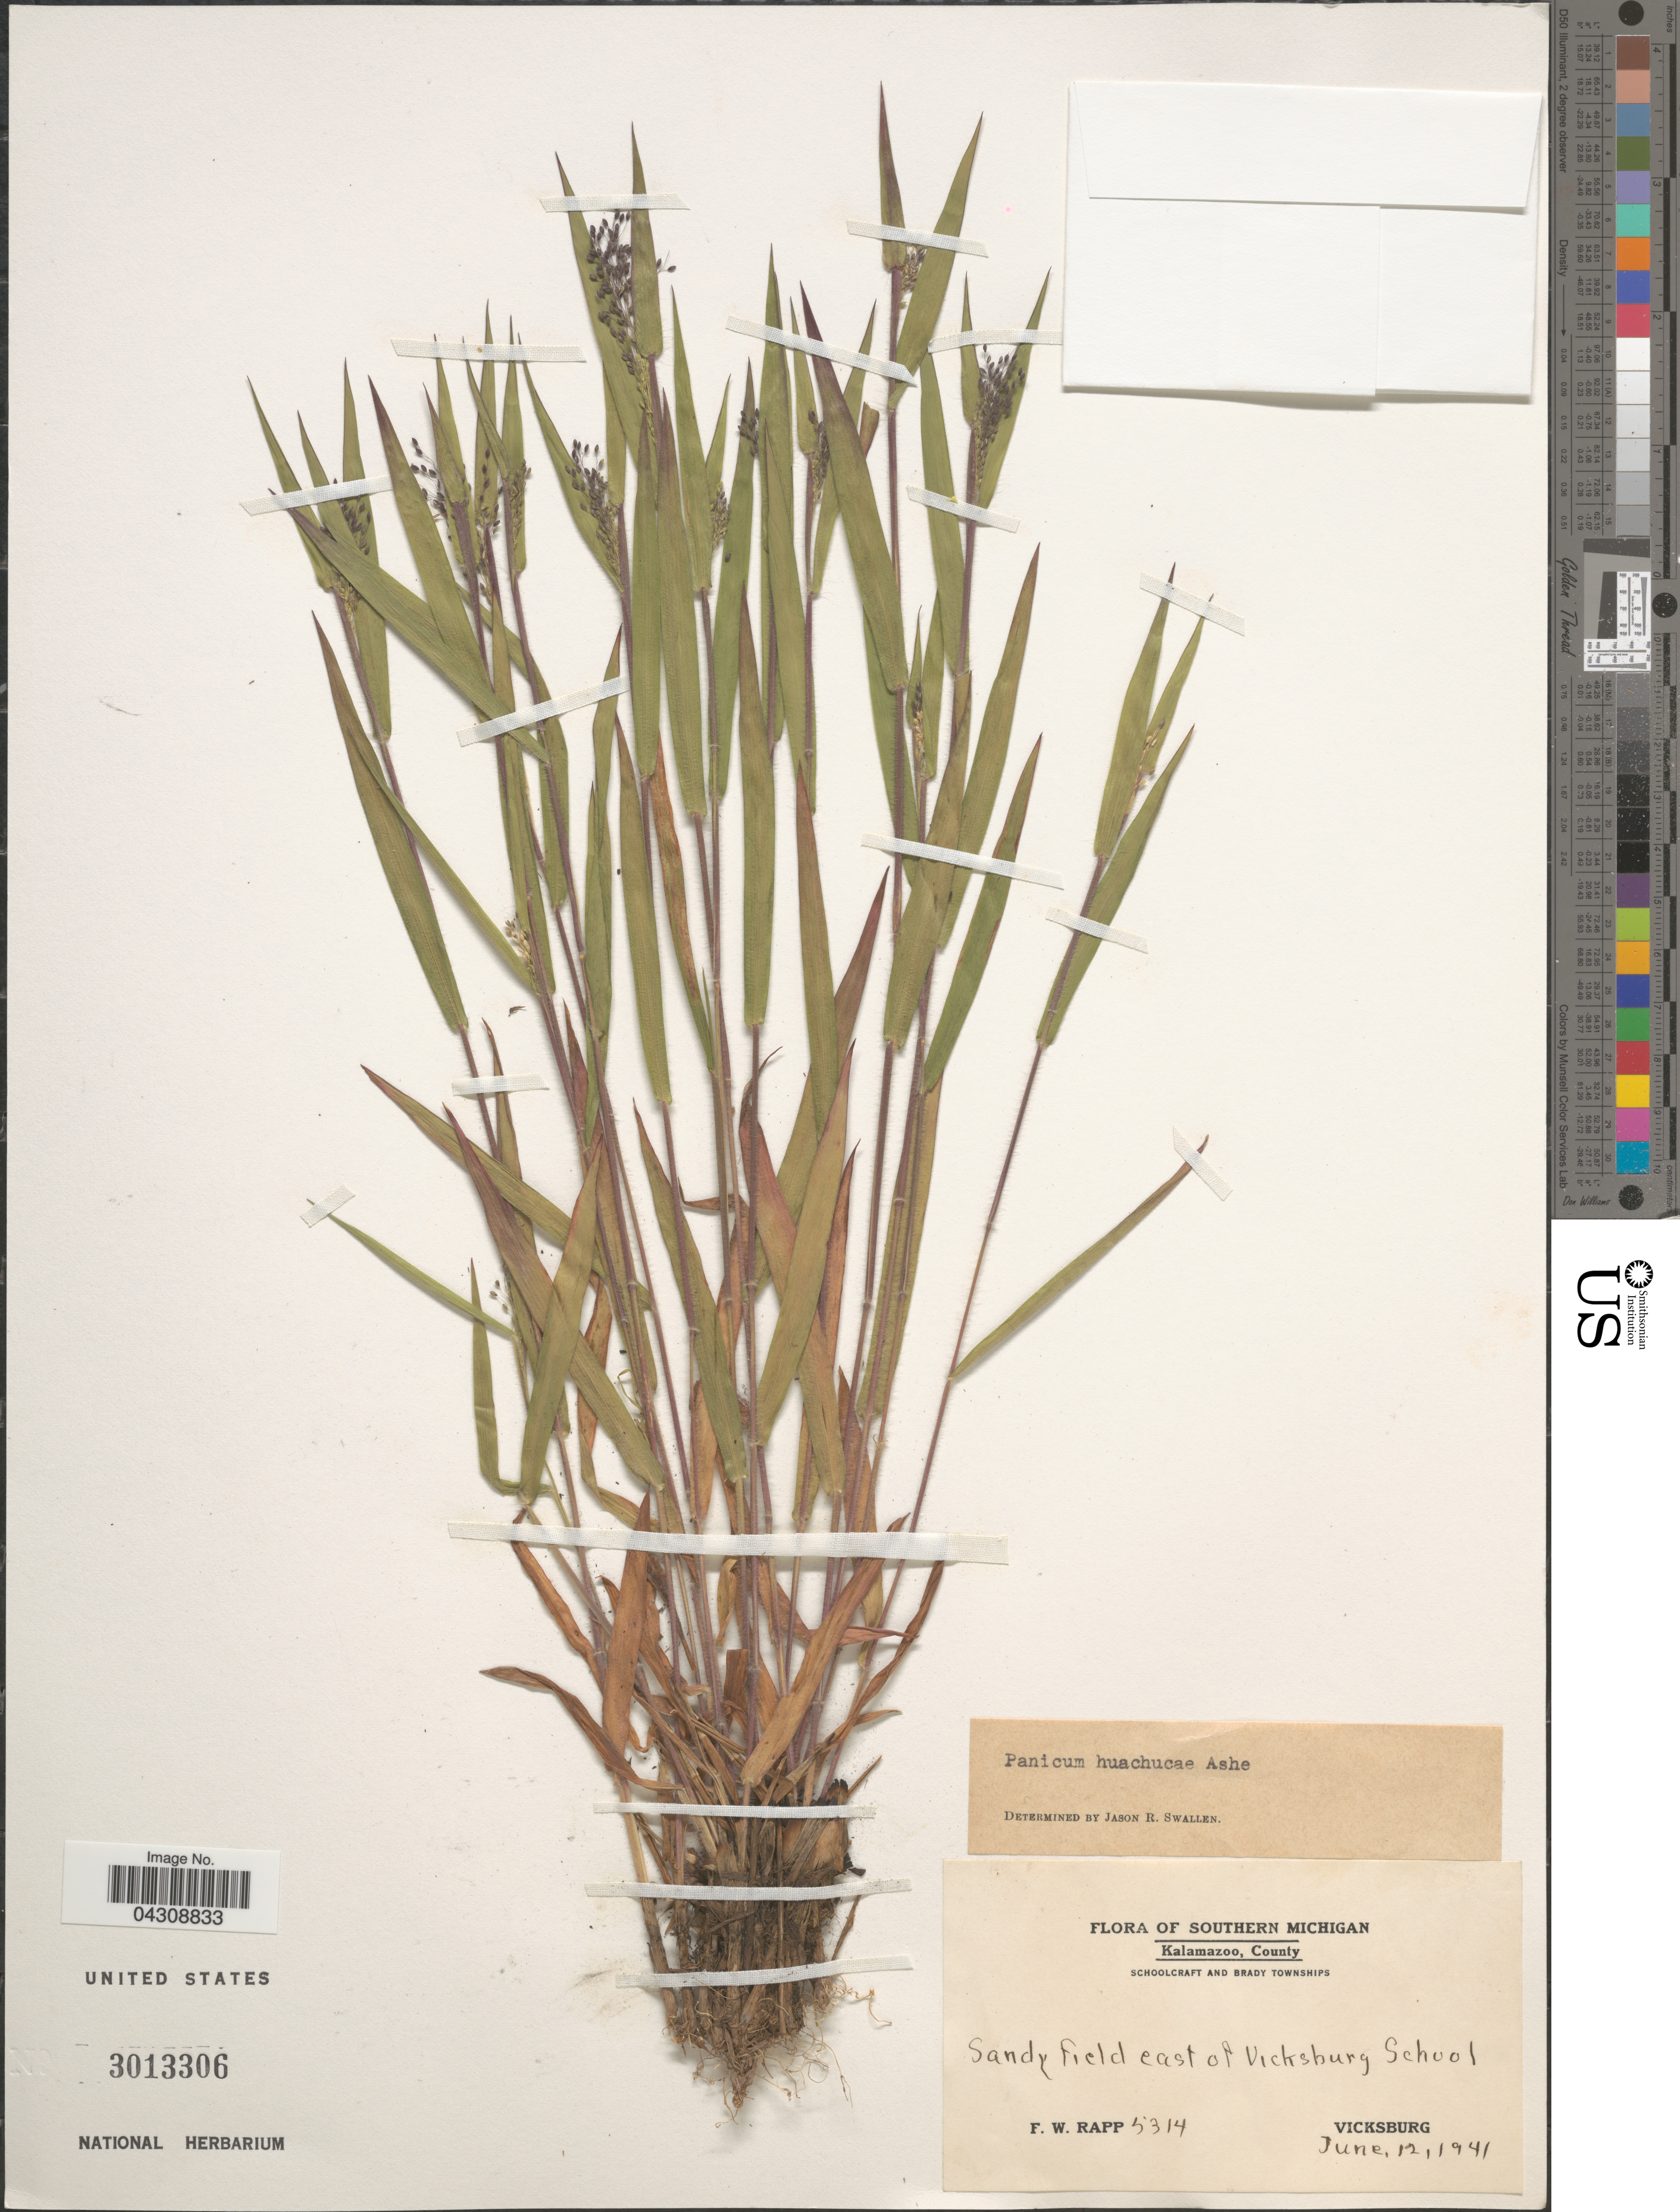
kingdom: Plantae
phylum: Tracheophyta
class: Liliopsida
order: Poales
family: Poaceae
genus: Dichanthelium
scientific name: Dichanthelium acuminatum var. acuminatum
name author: (Sw.) Gould & C.A. Clark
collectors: F. Rapp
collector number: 5314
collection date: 1941-06-12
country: United States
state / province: Michigan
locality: Southern Michigan. Kalamazoo County. Schoolcraft and Brady Townships. Sandy field east of Vicksburg School. Vicskburg.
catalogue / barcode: US 3013306